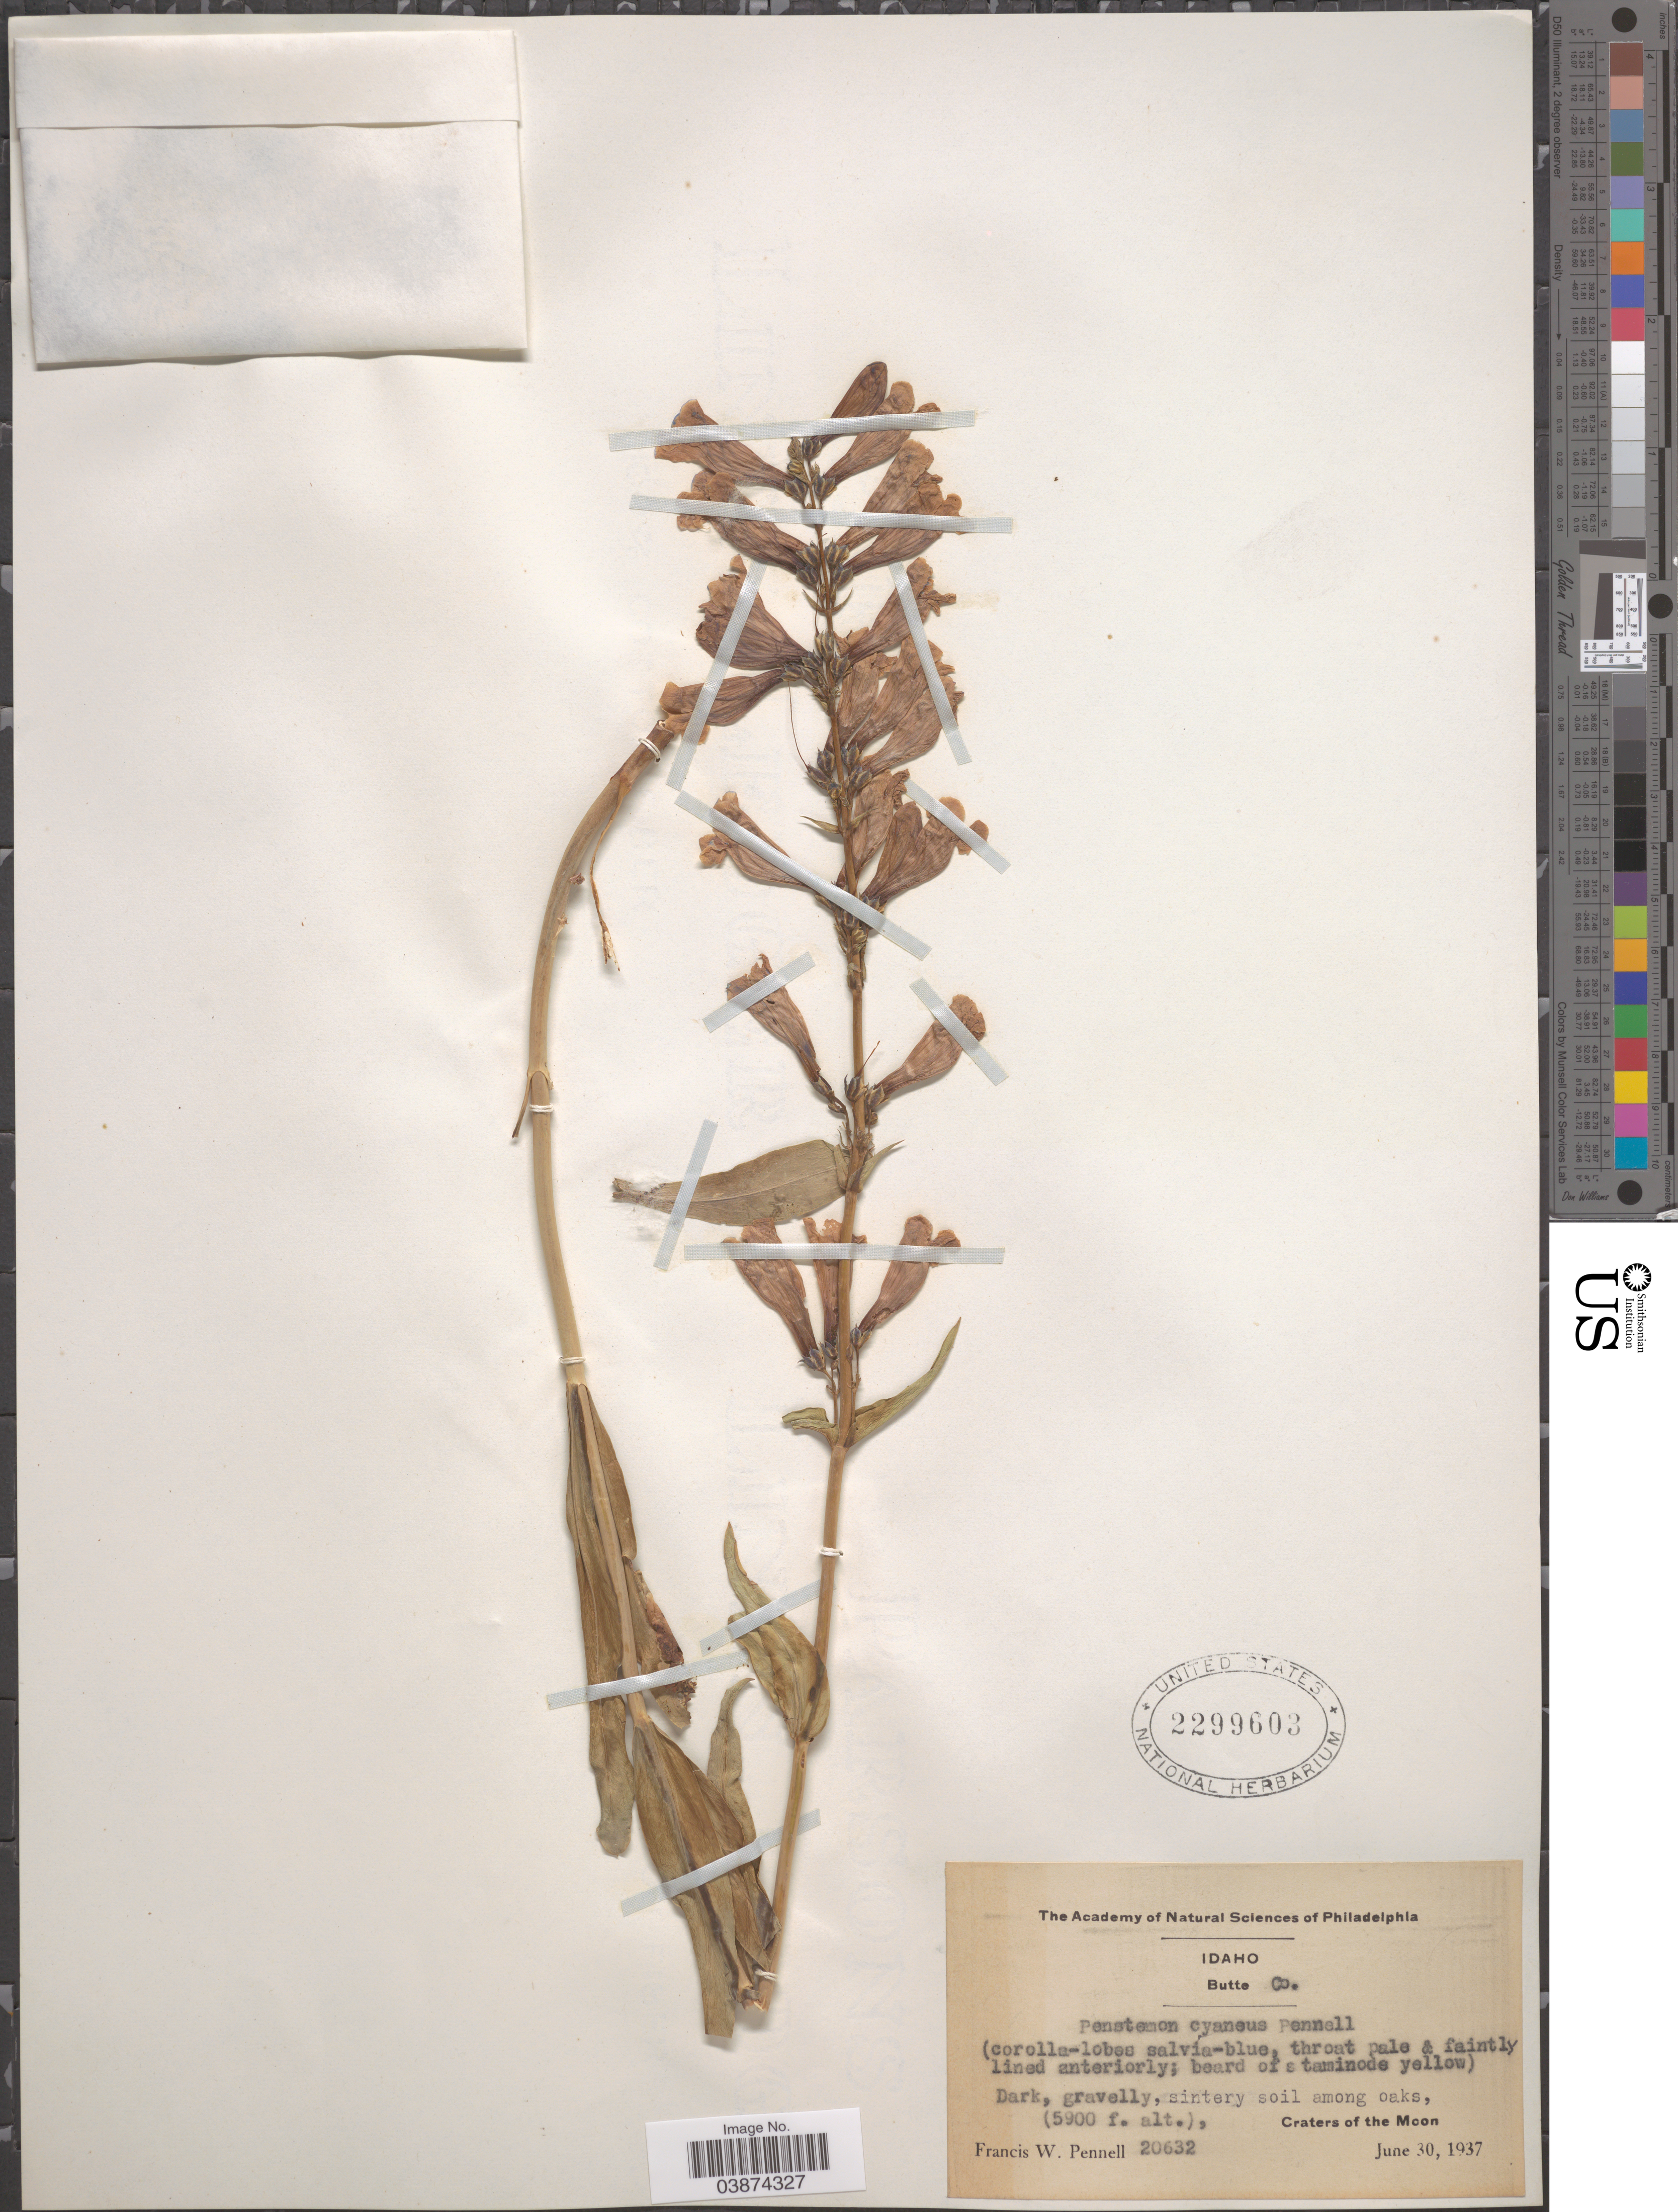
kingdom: Plantae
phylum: Tracheophyta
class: Magnoliopsida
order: Lamiales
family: Plantaginaceae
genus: Penstemon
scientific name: Penstemon cyaneus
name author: Pennell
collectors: F. W. Pennell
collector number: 20632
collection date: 1937-06-30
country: United States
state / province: Idaho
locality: Butte Co. Craters of the Moon.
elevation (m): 1798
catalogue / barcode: US 2299603